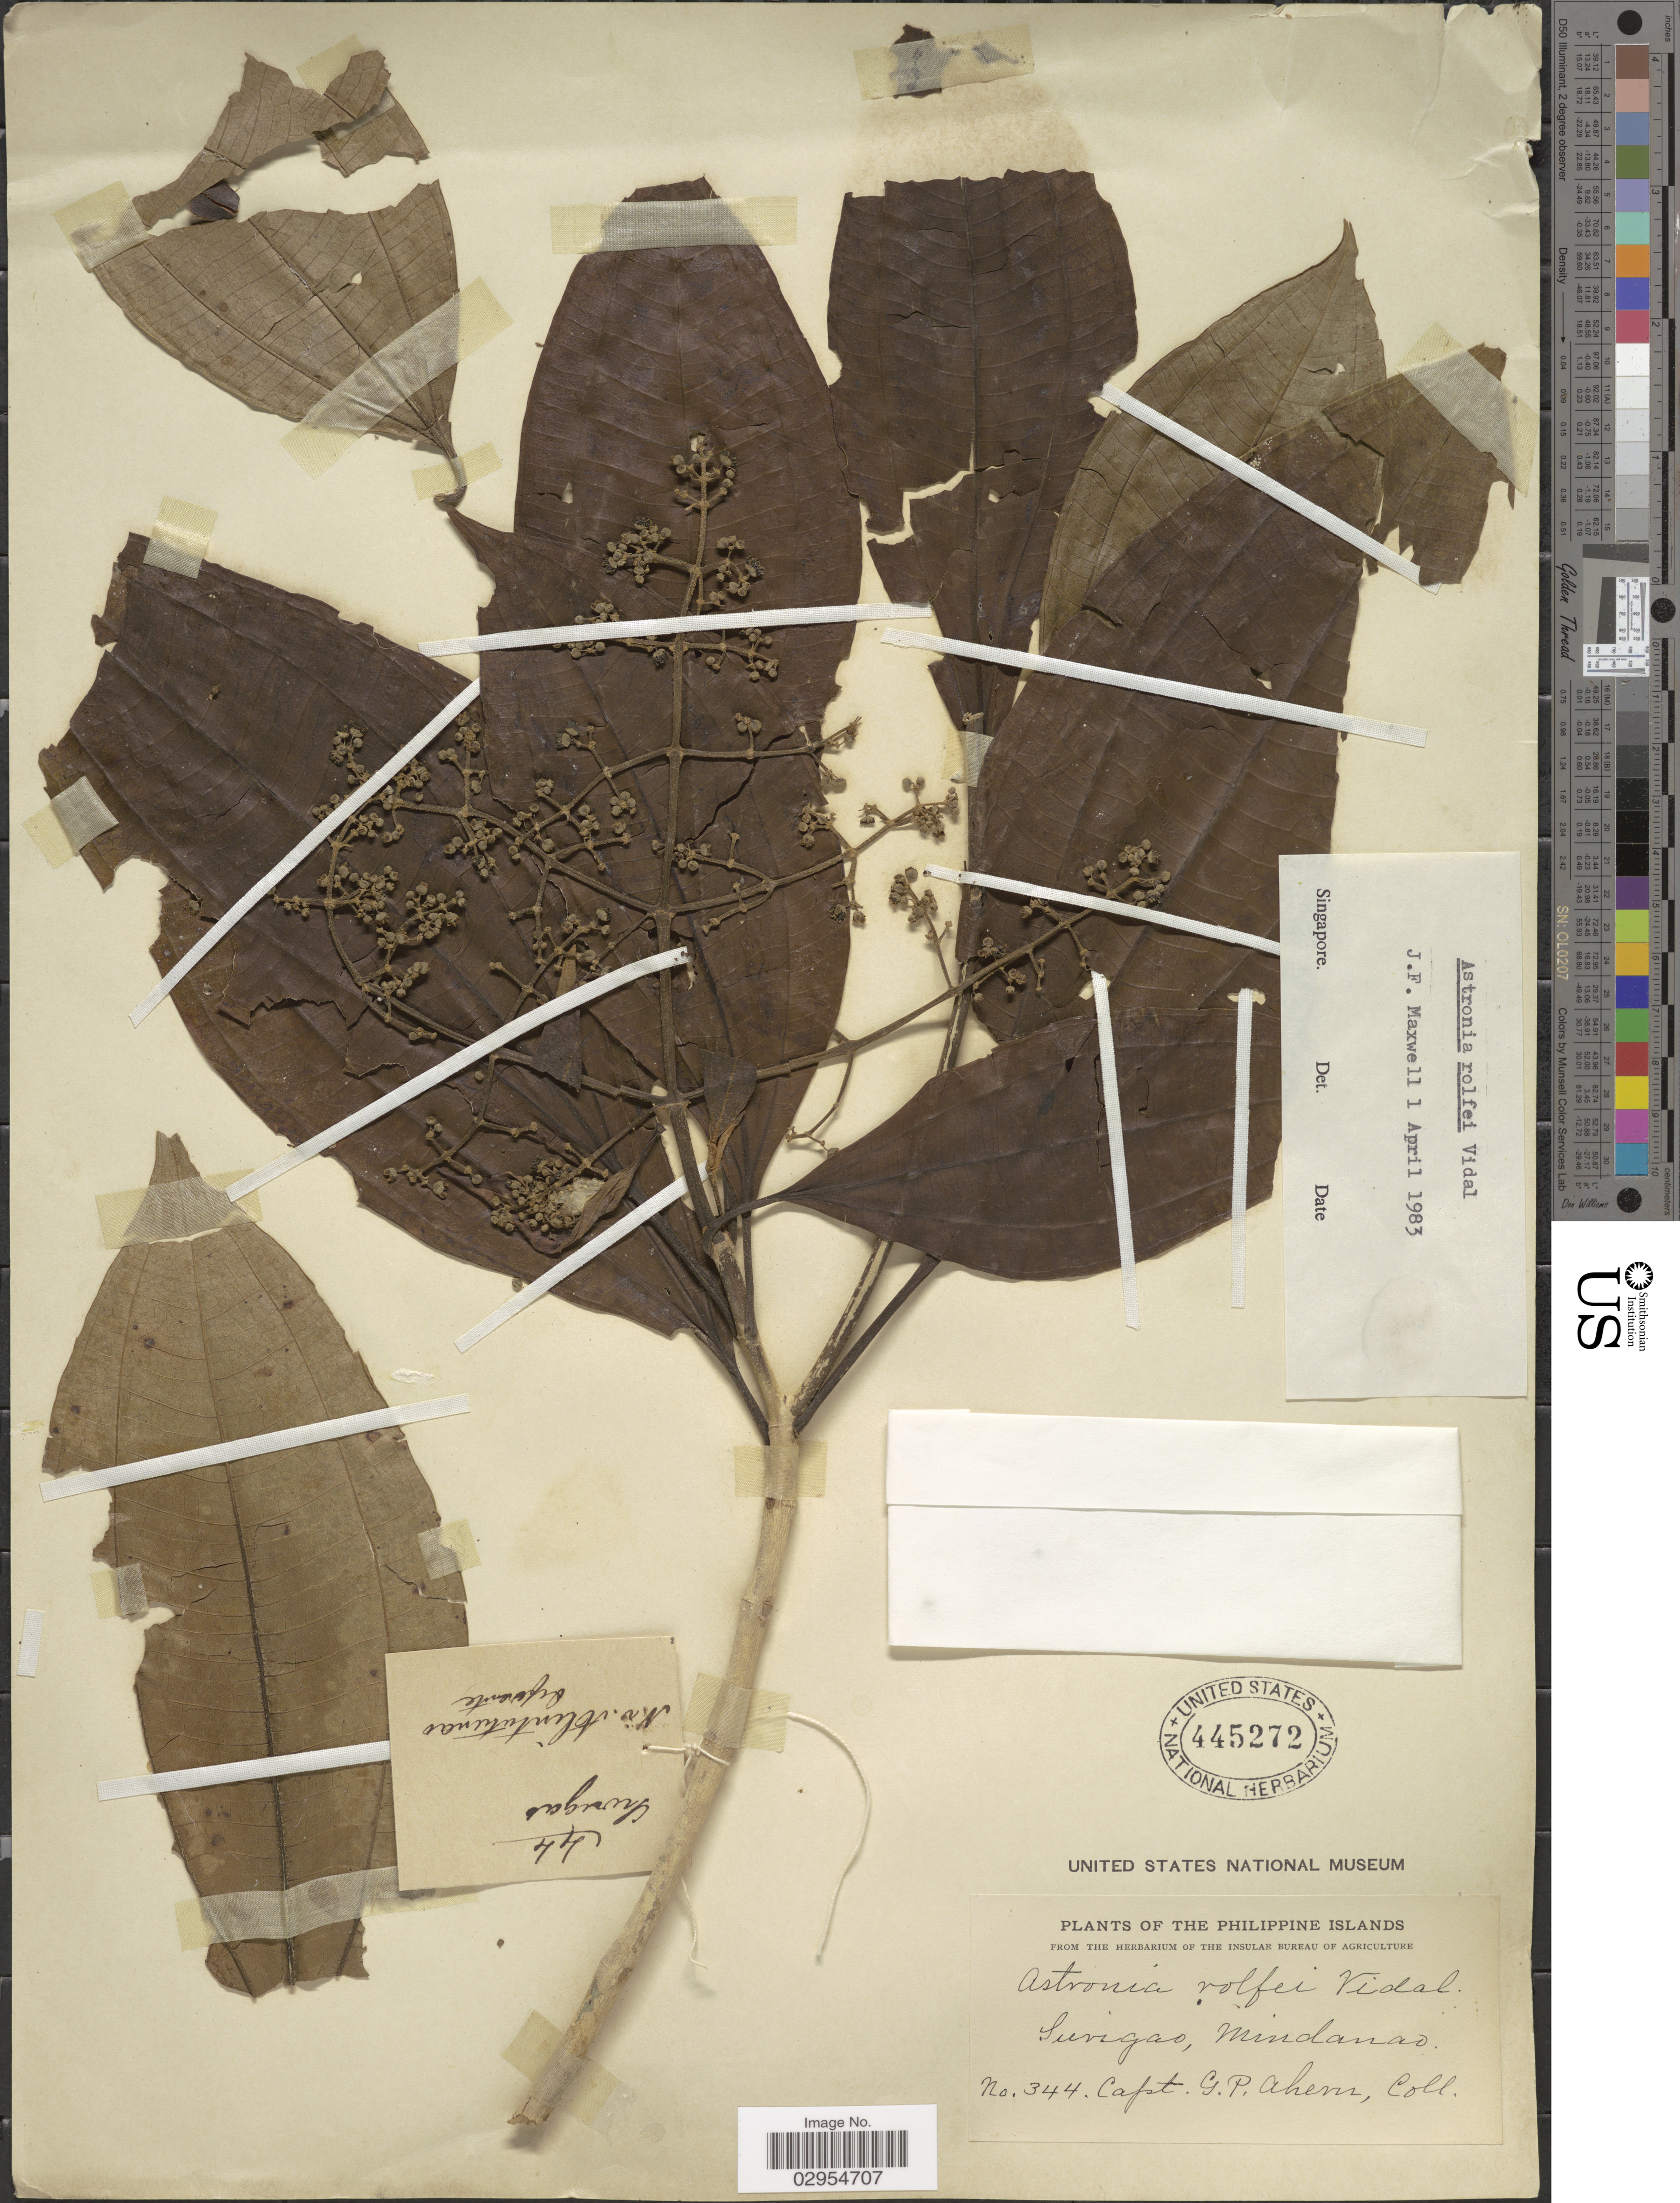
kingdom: Plantae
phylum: Tracheophyta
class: Magnoliopsida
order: Myrtales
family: Melastomataceae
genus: Astronia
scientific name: Astronia rolfei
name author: S. Vidal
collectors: G. Ahern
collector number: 344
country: Philippines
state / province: Caraga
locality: Surigao, Mindanao.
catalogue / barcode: US 445272